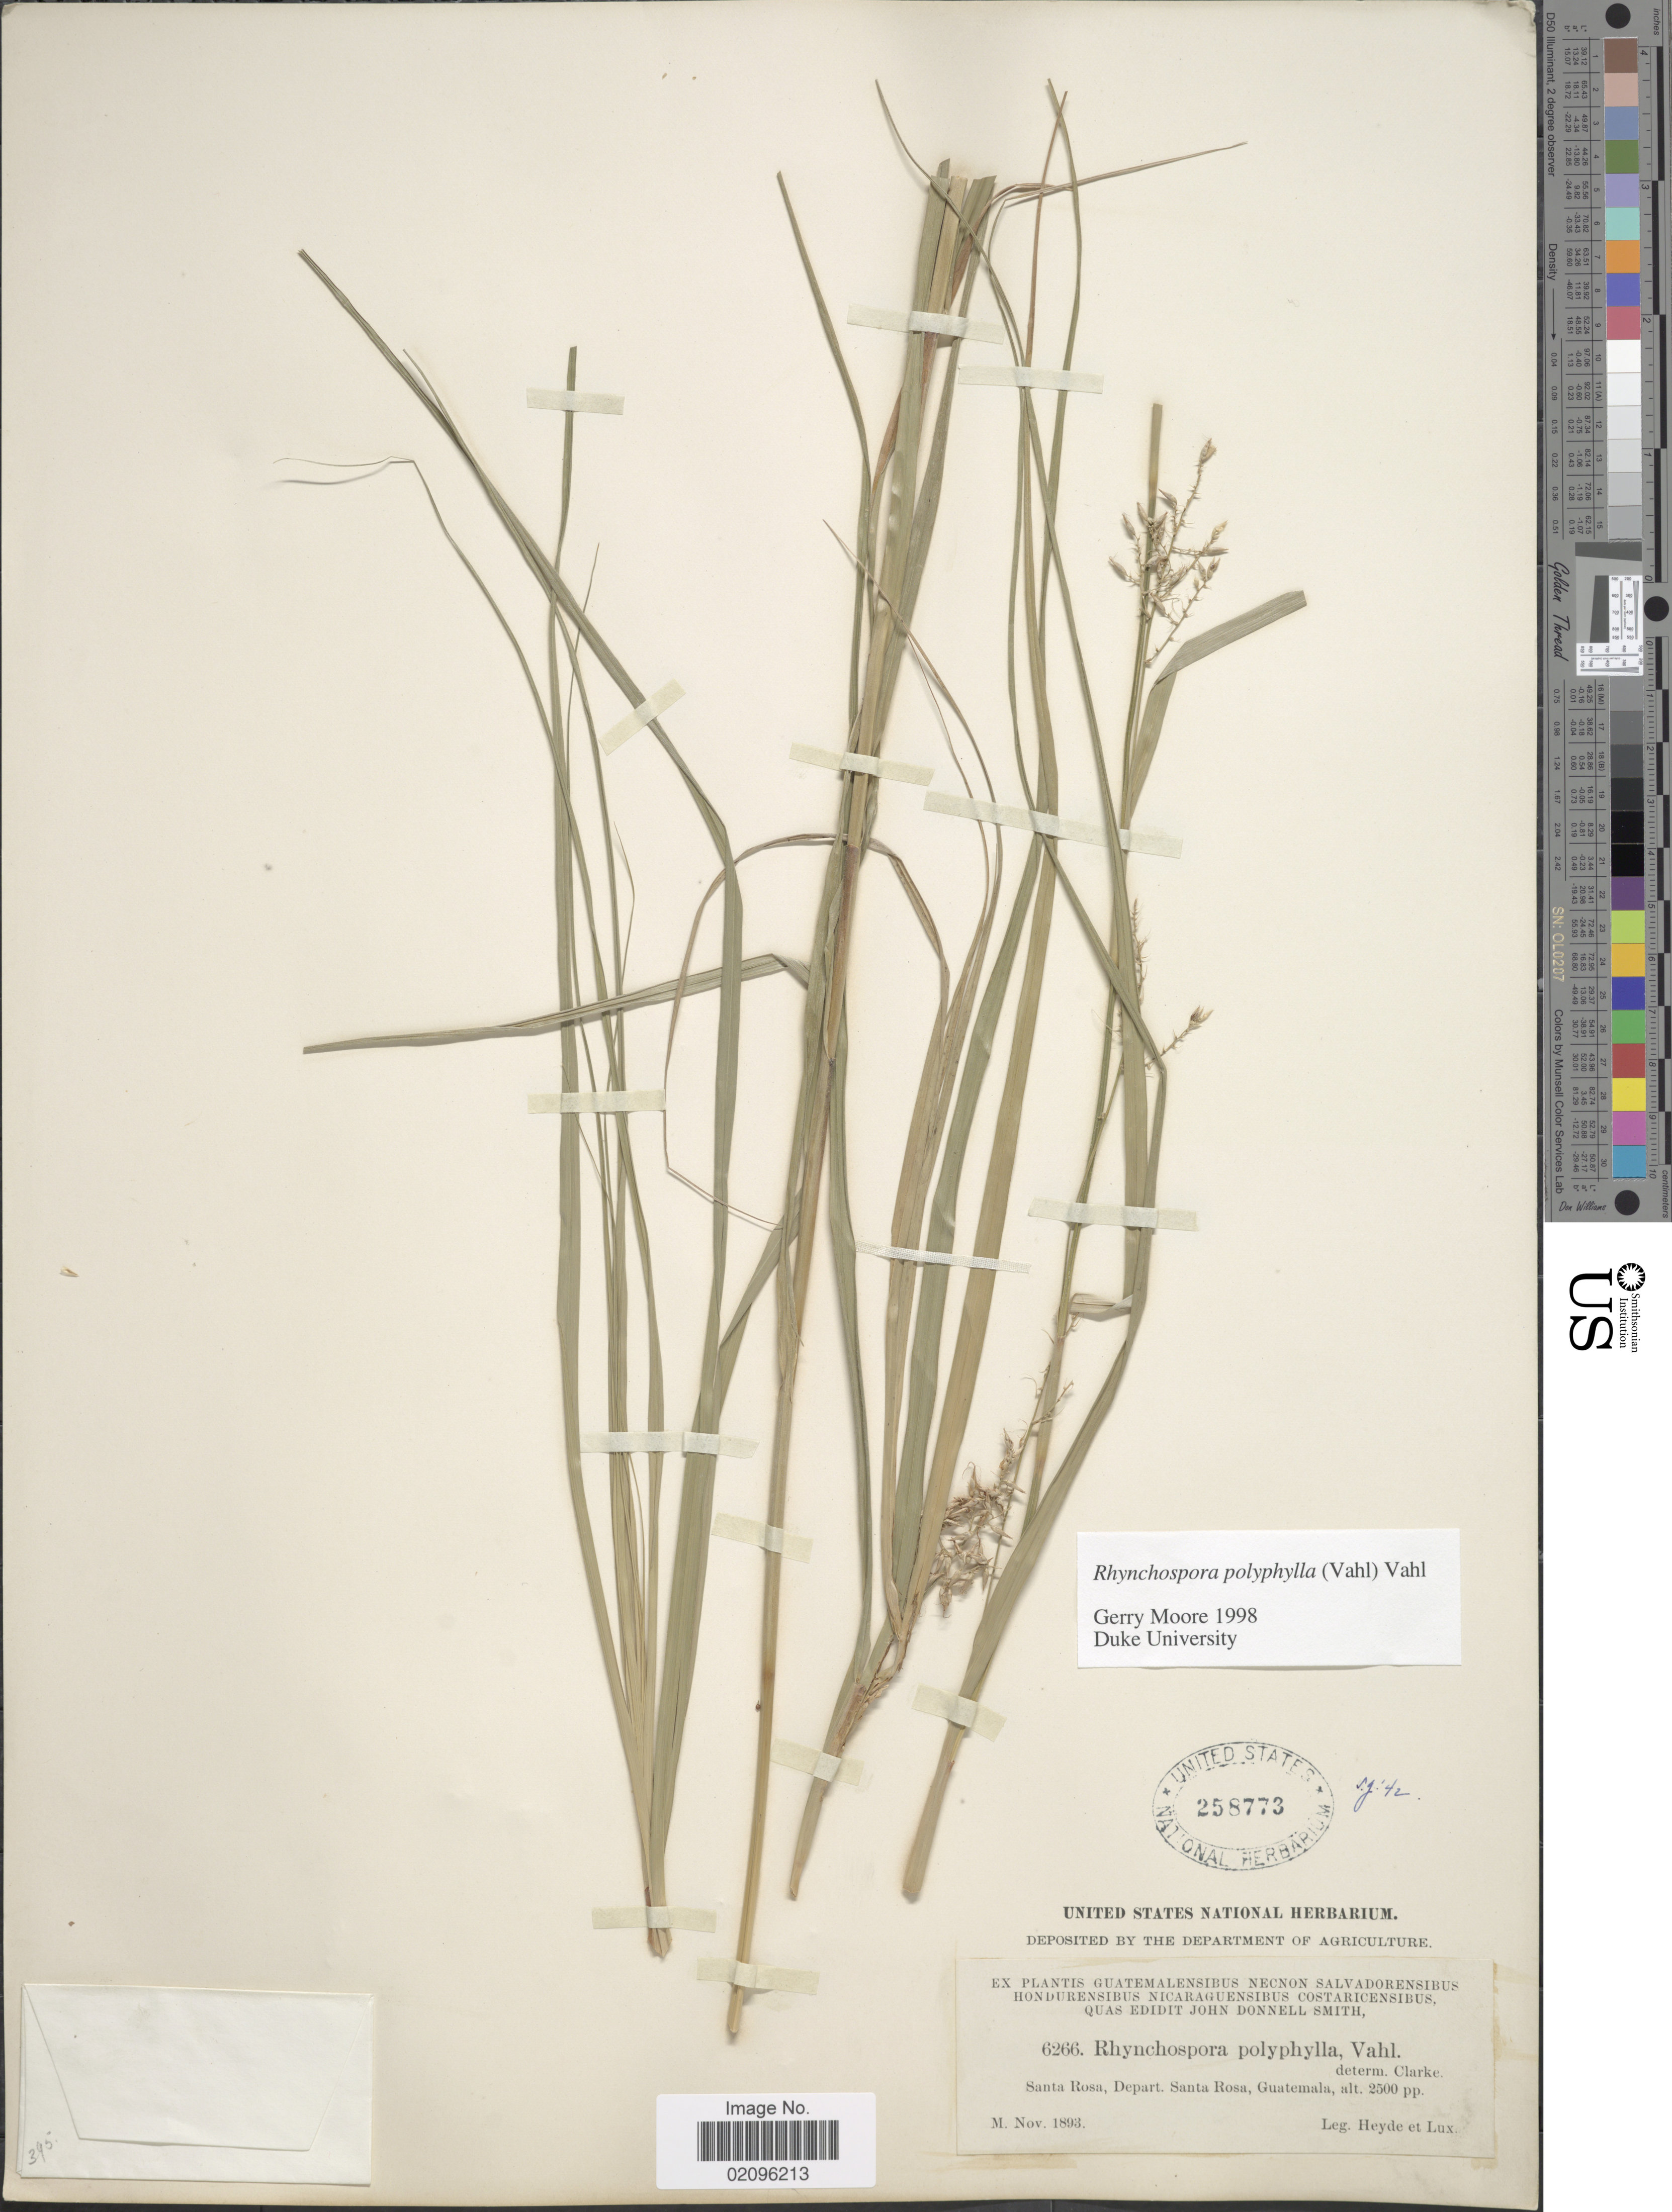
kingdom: Plantae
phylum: Tracheophyta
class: Liliopsida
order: Poales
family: Cyperaceae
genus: Rhynchospora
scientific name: Rhynchospora polyphylla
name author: (Vahl) Vahl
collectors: Heyde & Lux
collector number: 6266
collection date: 1893-11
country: Guatemala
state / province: Santa Rosa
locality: Santa Rosa.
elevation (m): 762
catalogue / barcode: US 258773